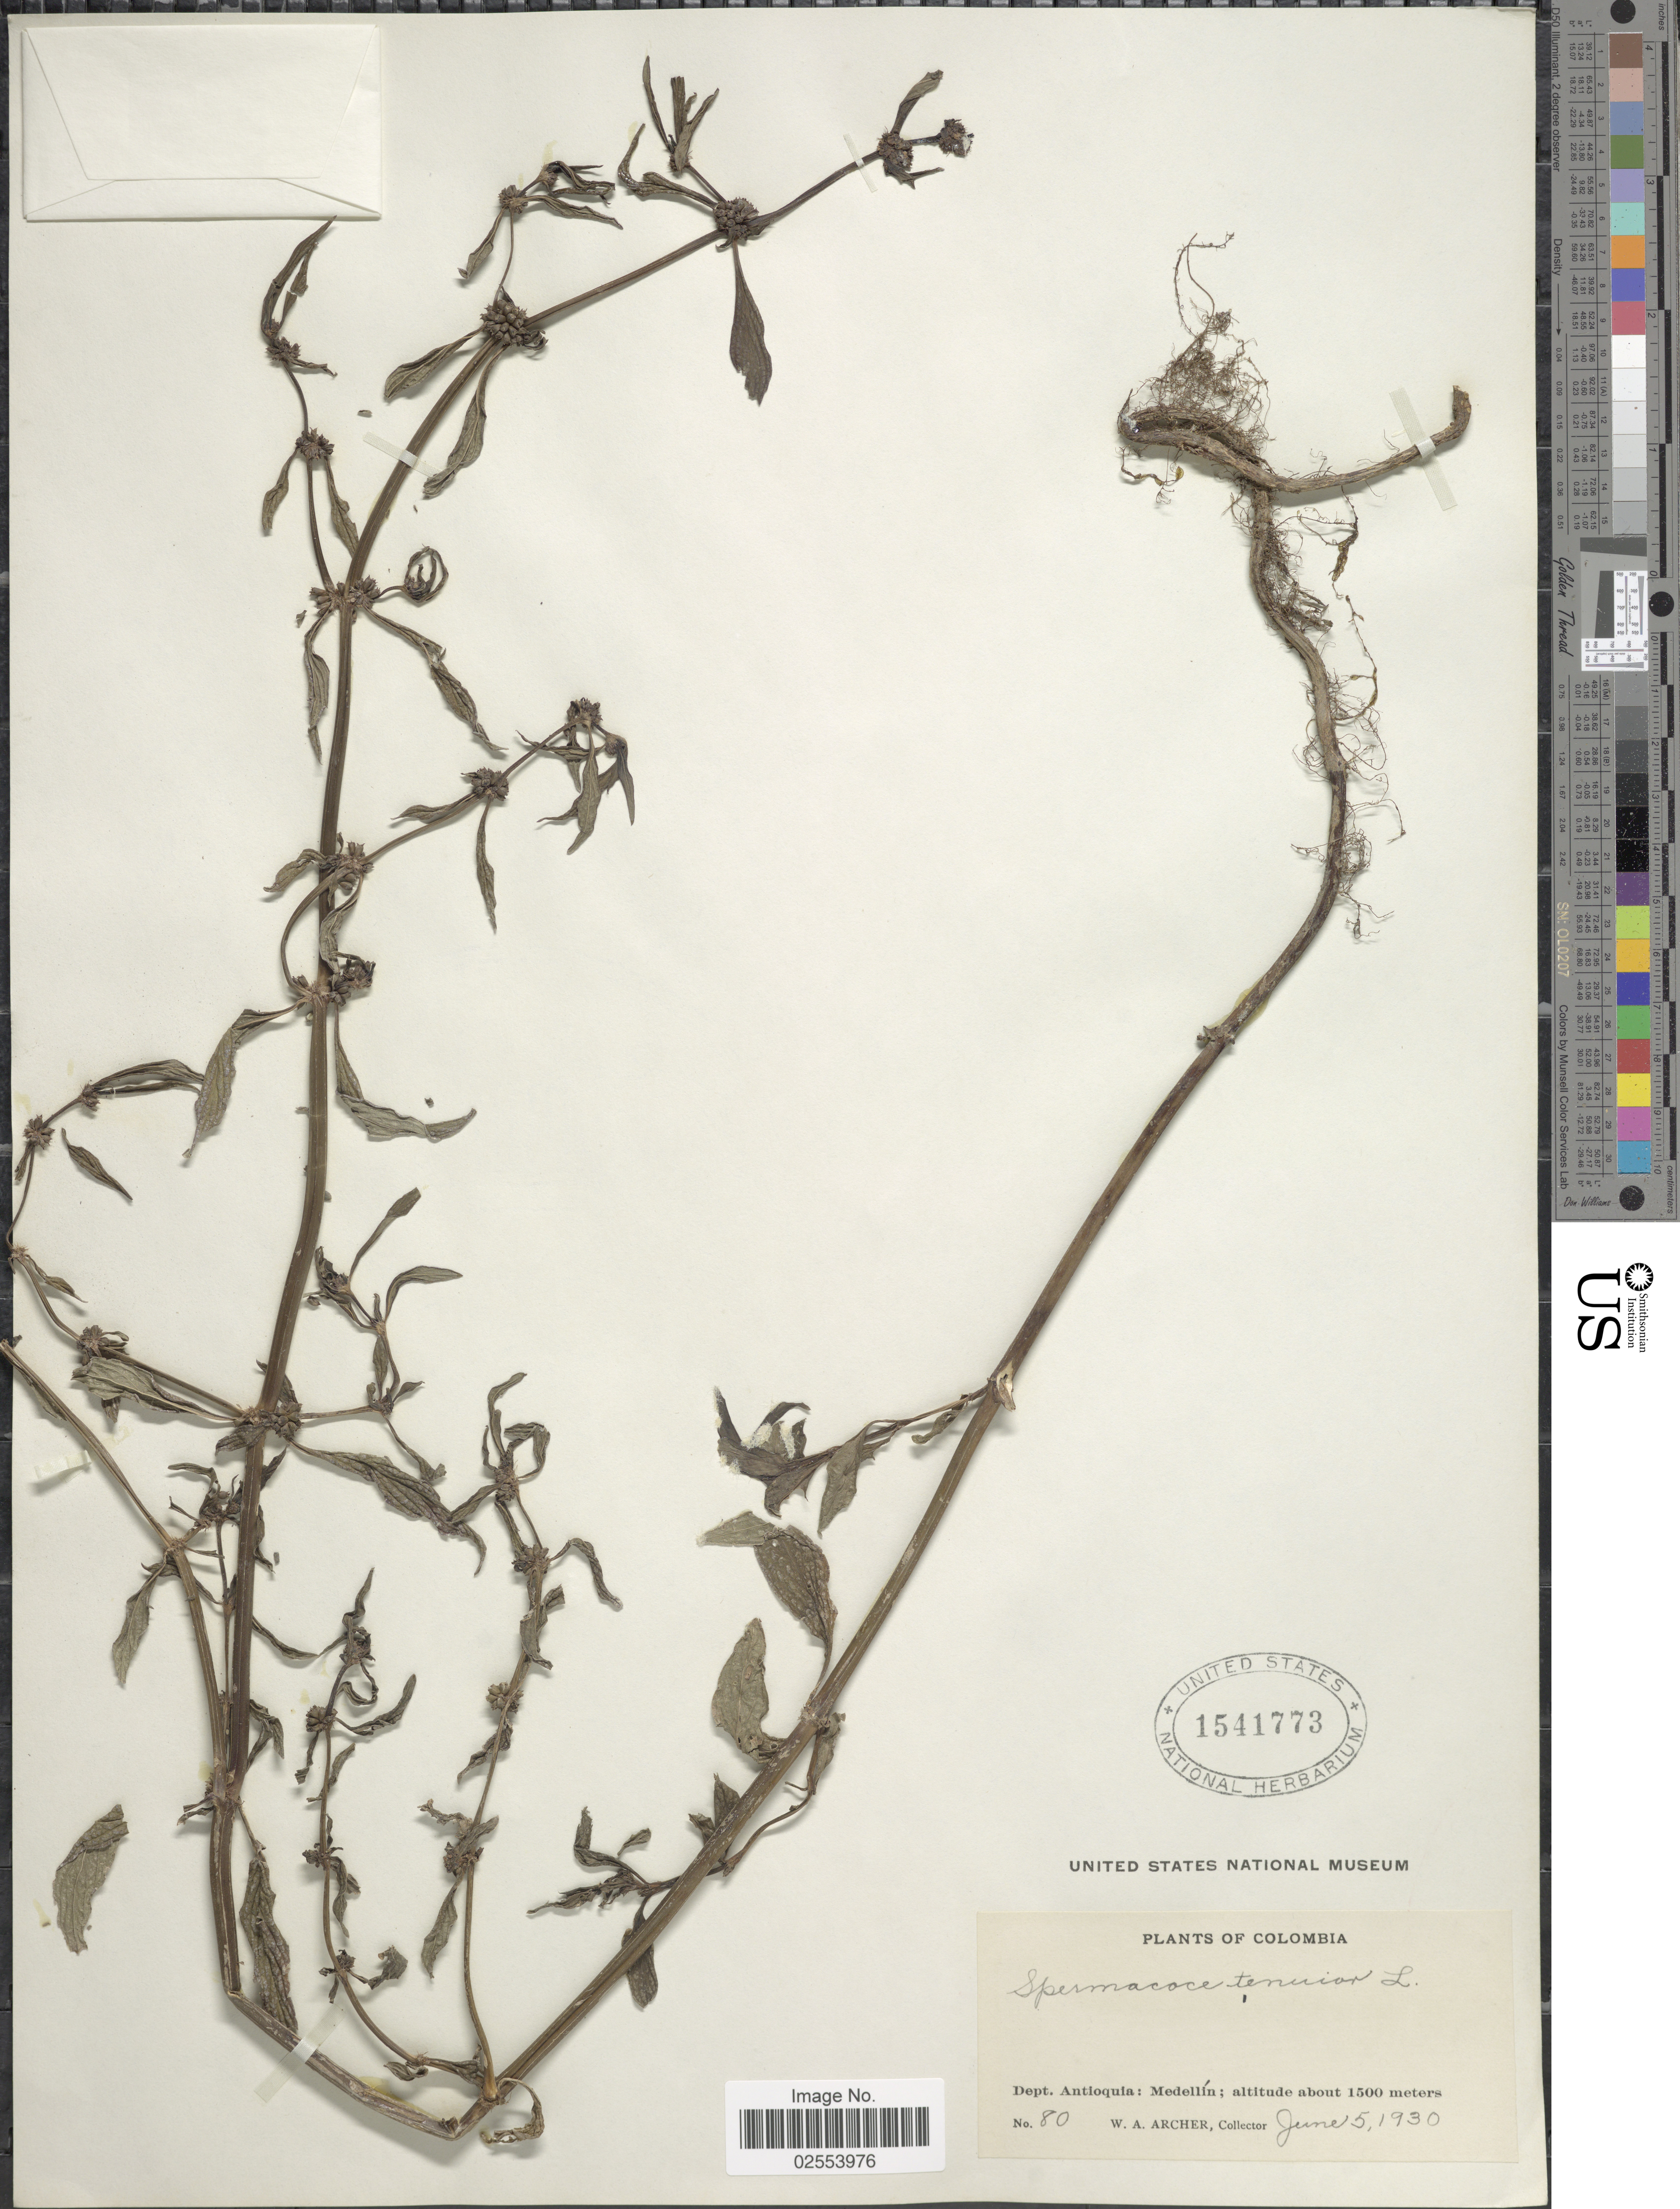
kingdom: Plantae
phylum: Tracheophyta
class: Magnoliopsida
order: Gentianales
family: Rubiaceae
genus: Spermacoce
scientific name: Spermacoce glabra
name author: Michx.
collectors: W. A. Archer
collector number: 80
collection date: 1930-06-05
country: Colombia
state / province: Antioquia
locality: Medellin.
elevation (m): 1500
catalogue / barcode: US 1541773